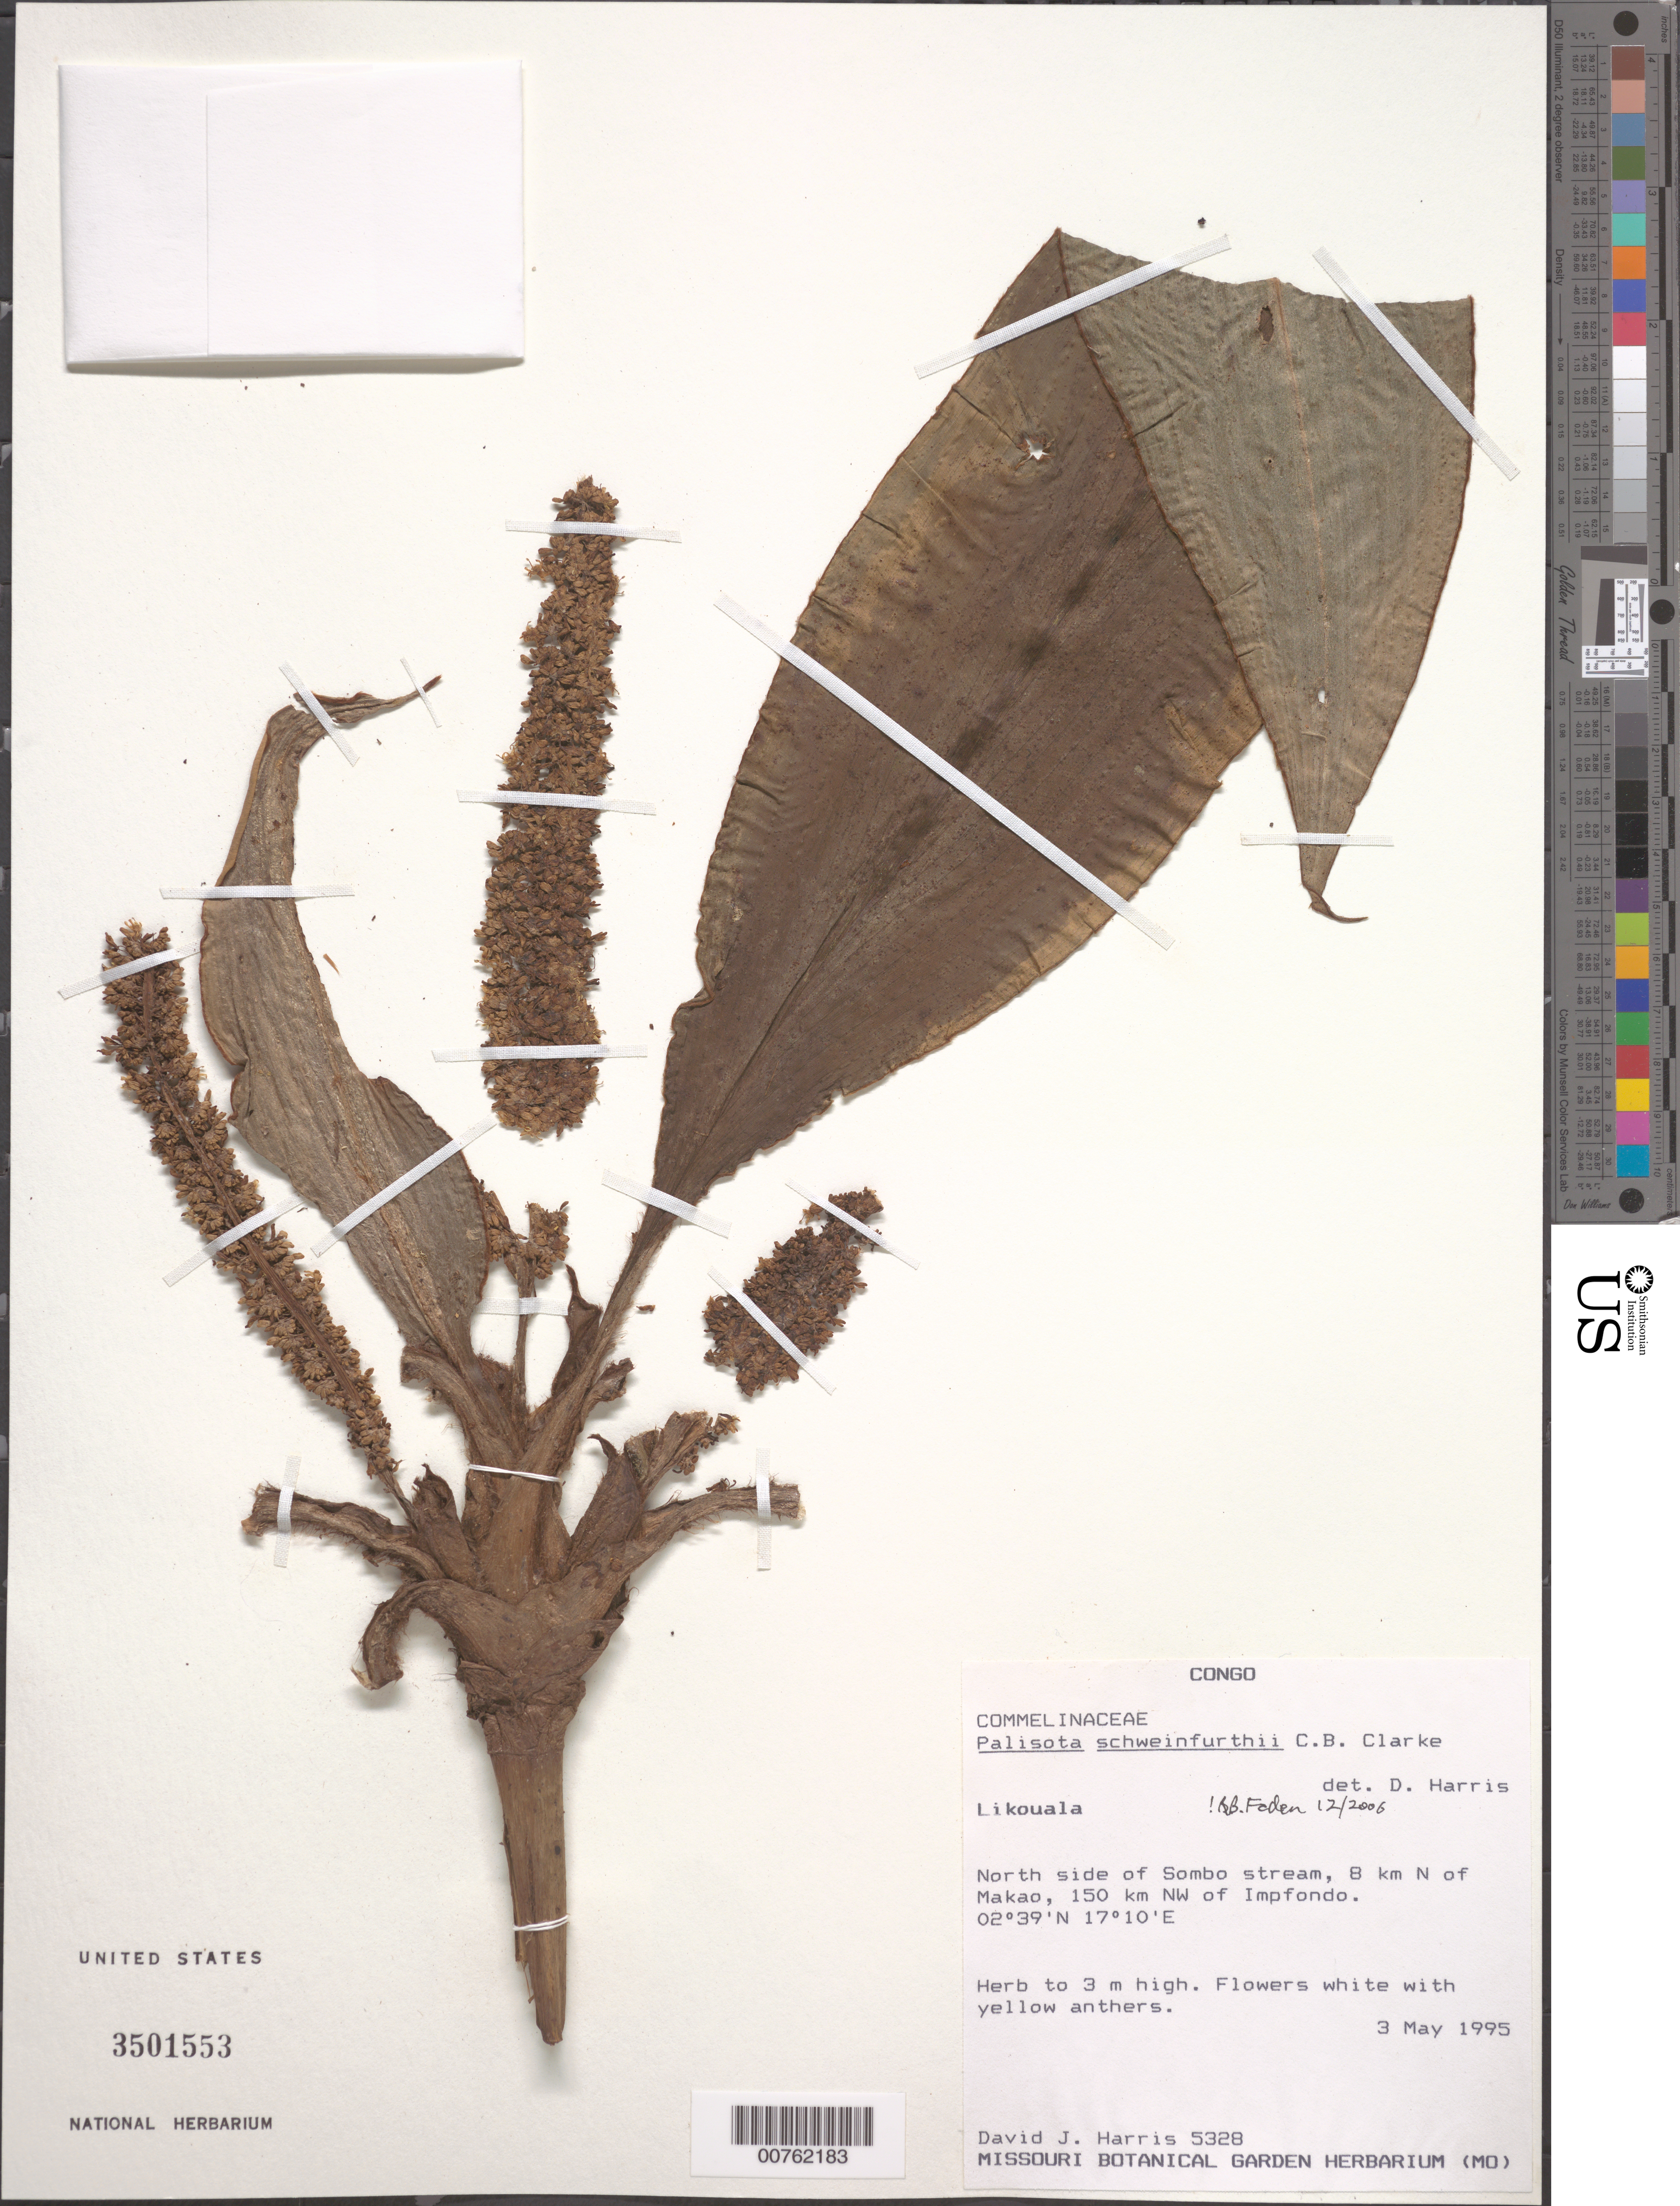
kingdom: Plantae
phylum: Tracheophyta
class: Liliopsida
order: Commelinales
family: Commelinaceae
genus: Palisota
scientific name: Palisota schweinfurthii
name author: C.B. Clarke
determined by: Faden, Robert B., (US), Smithsonian Institution - National Museum of Natural History (UNITED STATES)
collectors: D. J. Harris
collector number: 5328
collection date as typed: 03 May 1995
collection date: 1995-05-03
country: Congo, Republic of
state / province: Likouala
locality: North side of Sombo stream, 8 km N of Makao, 150 km NW of Impfondo.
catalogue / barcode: US 3501553